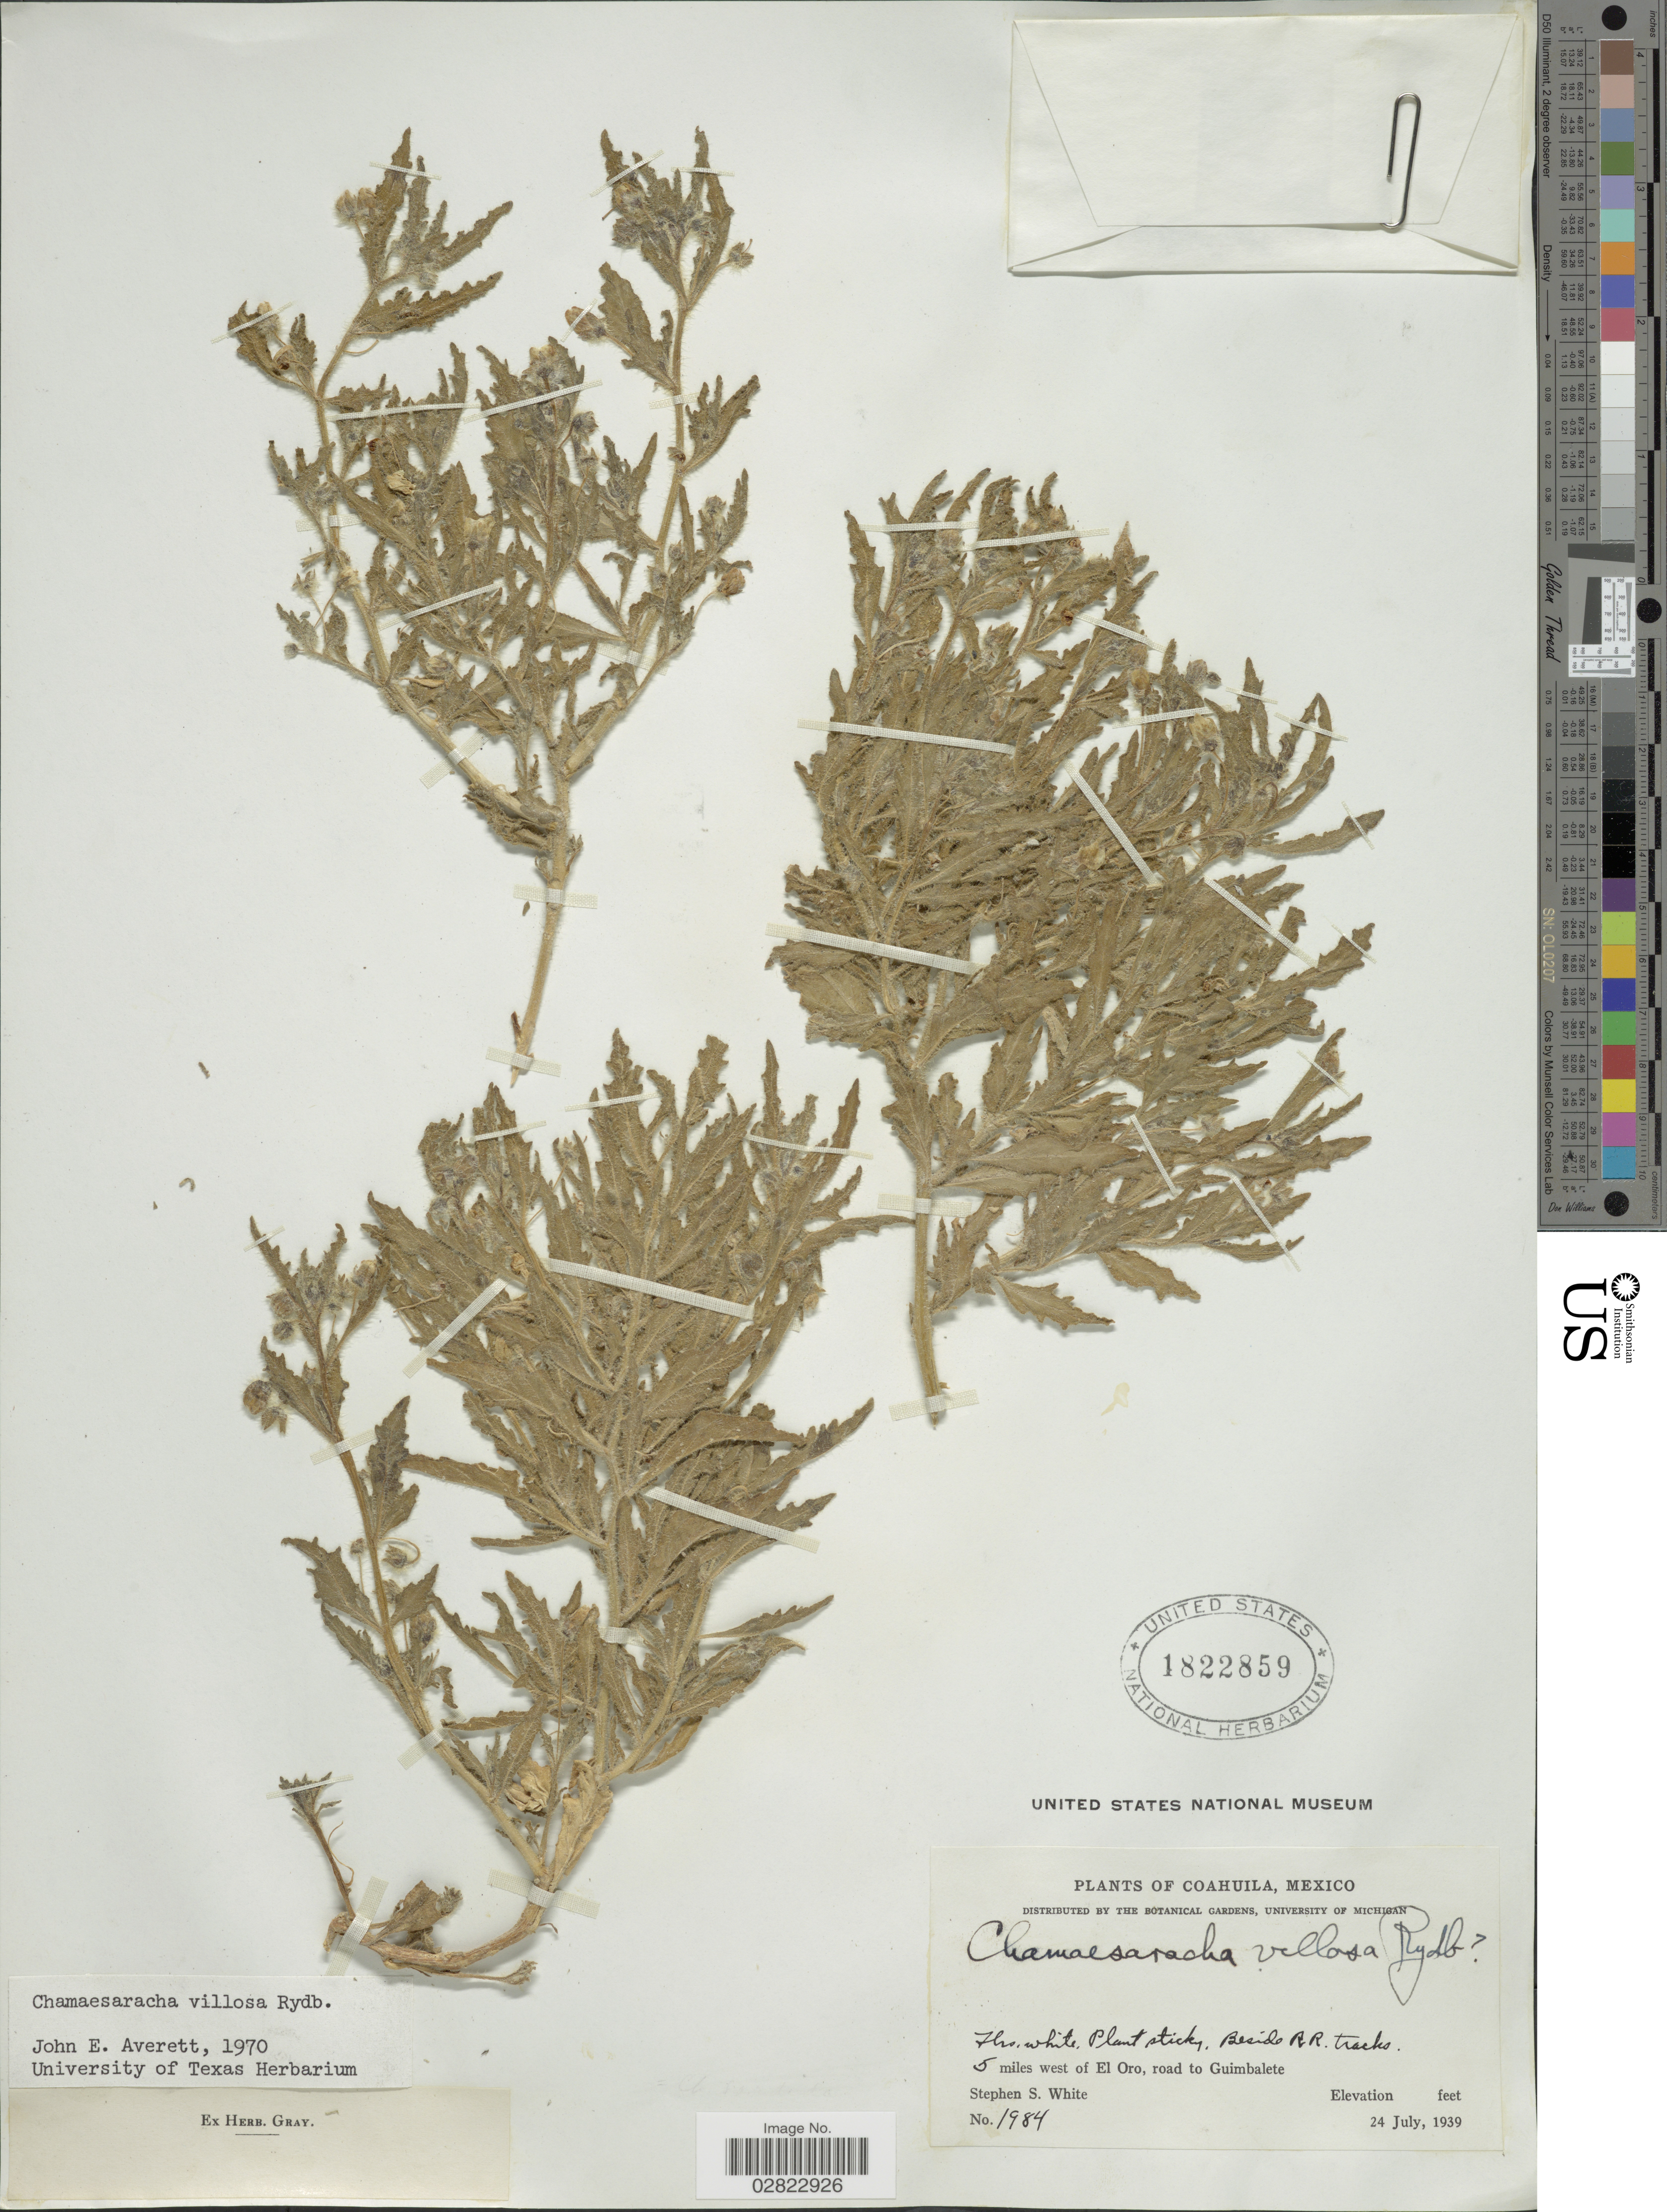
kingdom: Plantae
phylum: Tracheophyta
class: Magnoliopsida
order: Solanales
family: Solanaceae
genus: Chamaesaracha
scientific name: Chamaesaracha villosa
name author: Rydb.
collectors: S. S. White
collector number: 1984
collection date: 1939-07-24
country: Mexico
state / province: Coahuila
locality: Beside R.R. tracks, 5 miles west of El Oro, road to Guimbalete.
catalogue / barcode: US 1822859